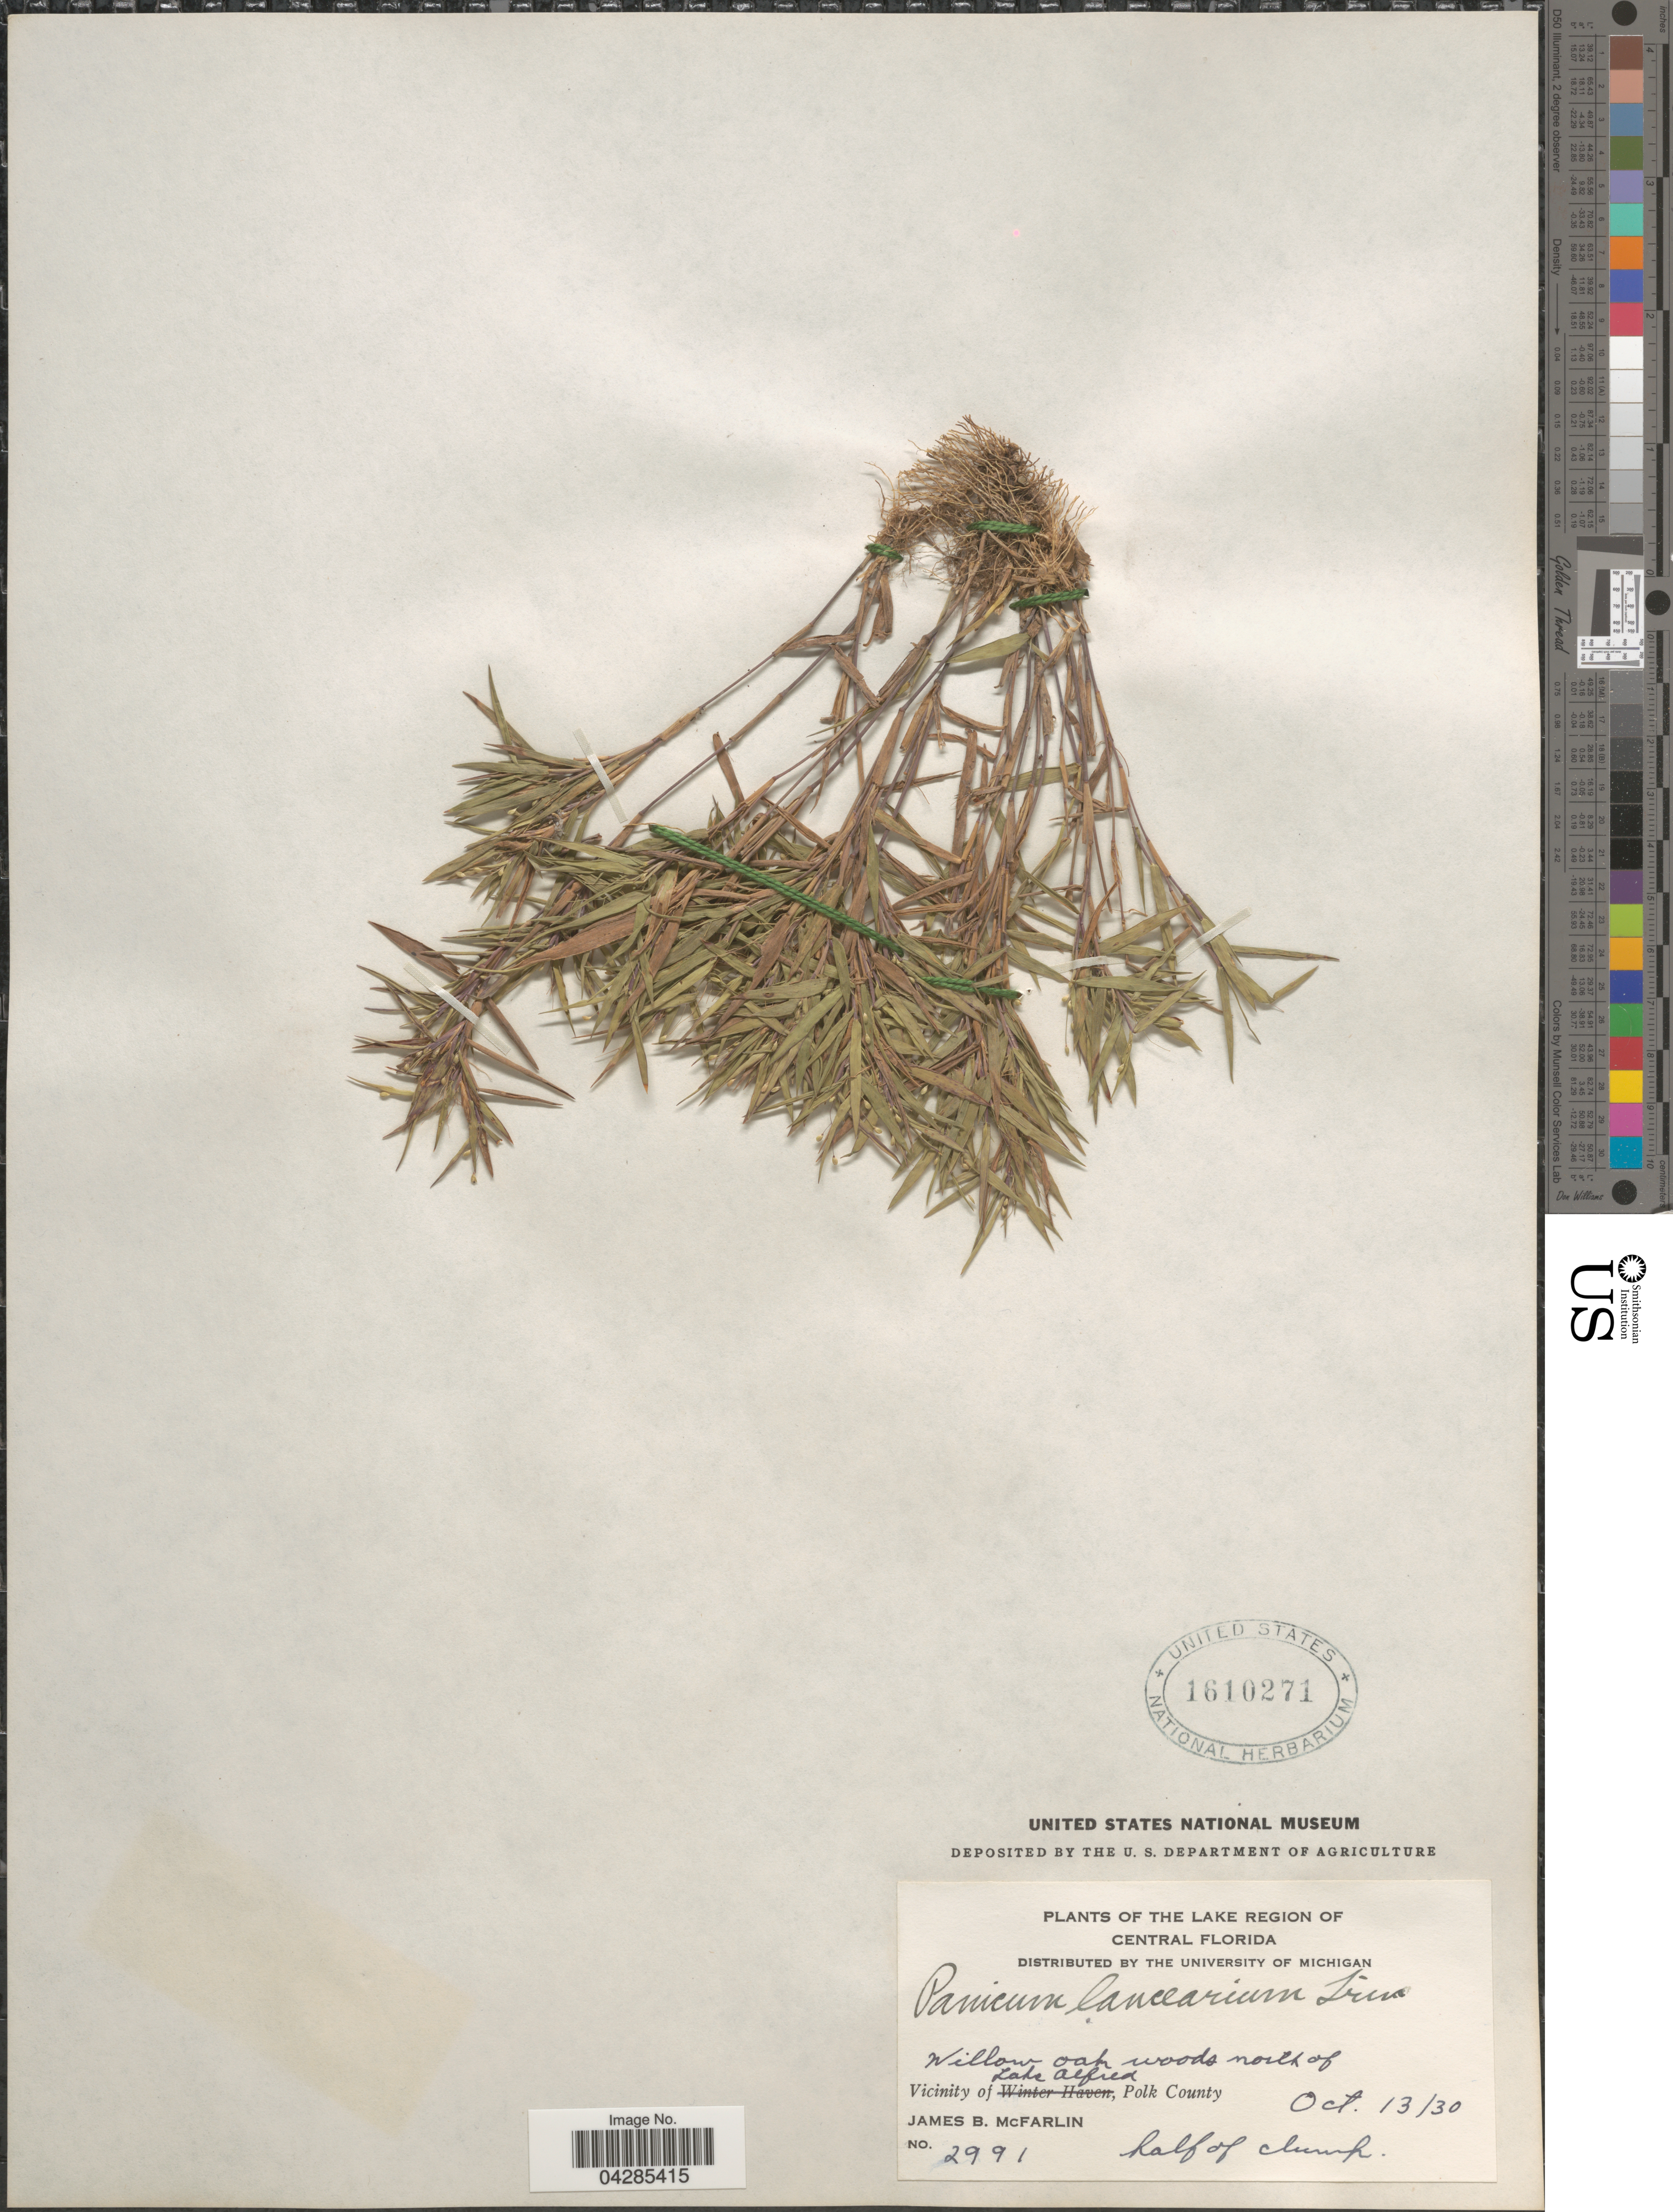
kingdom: Plantae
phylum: Tracheophyta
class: Liliopsida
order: Poales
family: Poaceae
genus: Dichanthelium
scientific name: Dichanthelium portoricense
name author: (Desv. ex Ham.) B.F. Hansen & Wunderlin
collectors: J. McFarlin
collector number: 2991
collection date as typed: Transcribed d/m/y: 13/10/30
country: United States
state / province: Florida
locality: The Lake Region of Central Florida. Willow oak woods north of Vicinity of Lake Alfred, Polk County.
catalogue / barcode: US 1610271